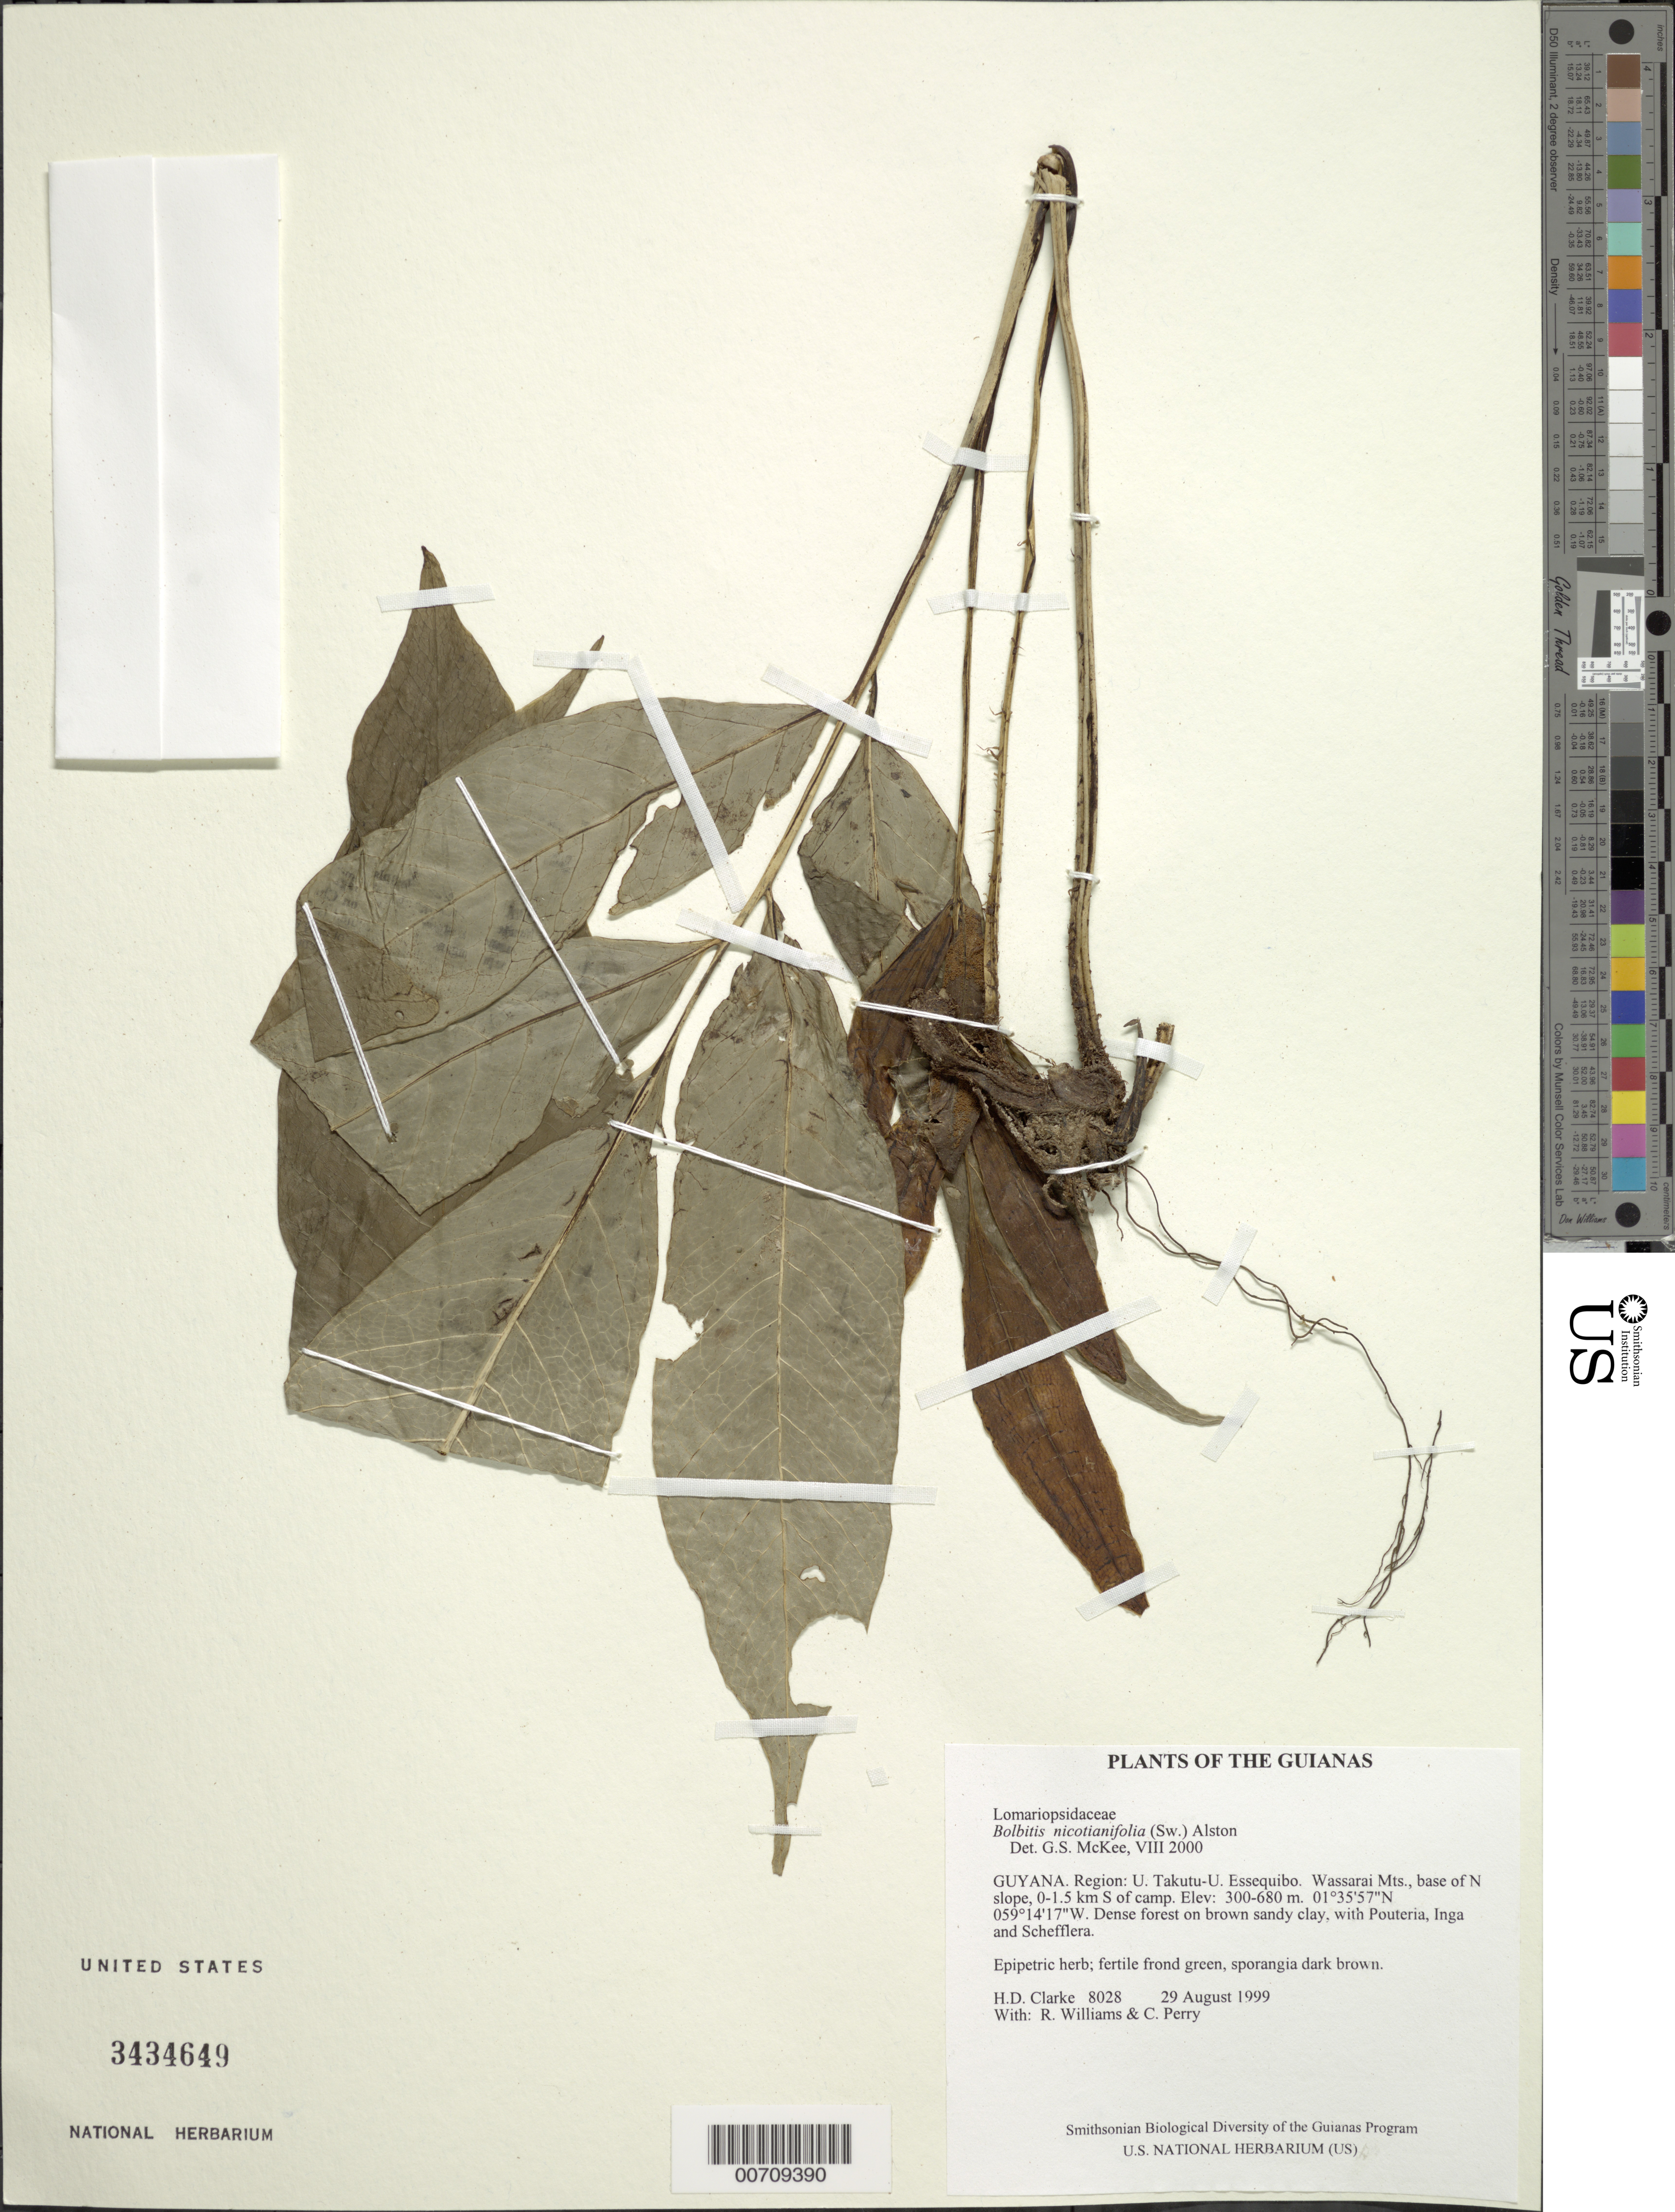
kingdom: Plantae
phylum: Tracheophyta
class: Polypodiopsida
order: Polypodiales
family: Dryopteridaceae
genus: Mickelia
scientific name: Mickelia nicotianifolia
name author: (Sw.) R.C. Moran et al.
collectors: H. D. Clarke, R. Williams & C. Perry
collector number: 8028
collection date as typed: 29 August 1999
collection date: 1999-08-29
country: Guyana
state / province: U. Takutu-U. Essequibo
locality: Wassarai Mts., base of N slope, 0-1.5 km S of camp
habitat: Dense forest on brown sandy clay, with Pouteria, Inga and Schefflera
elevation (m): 300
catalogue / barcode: US 3434649